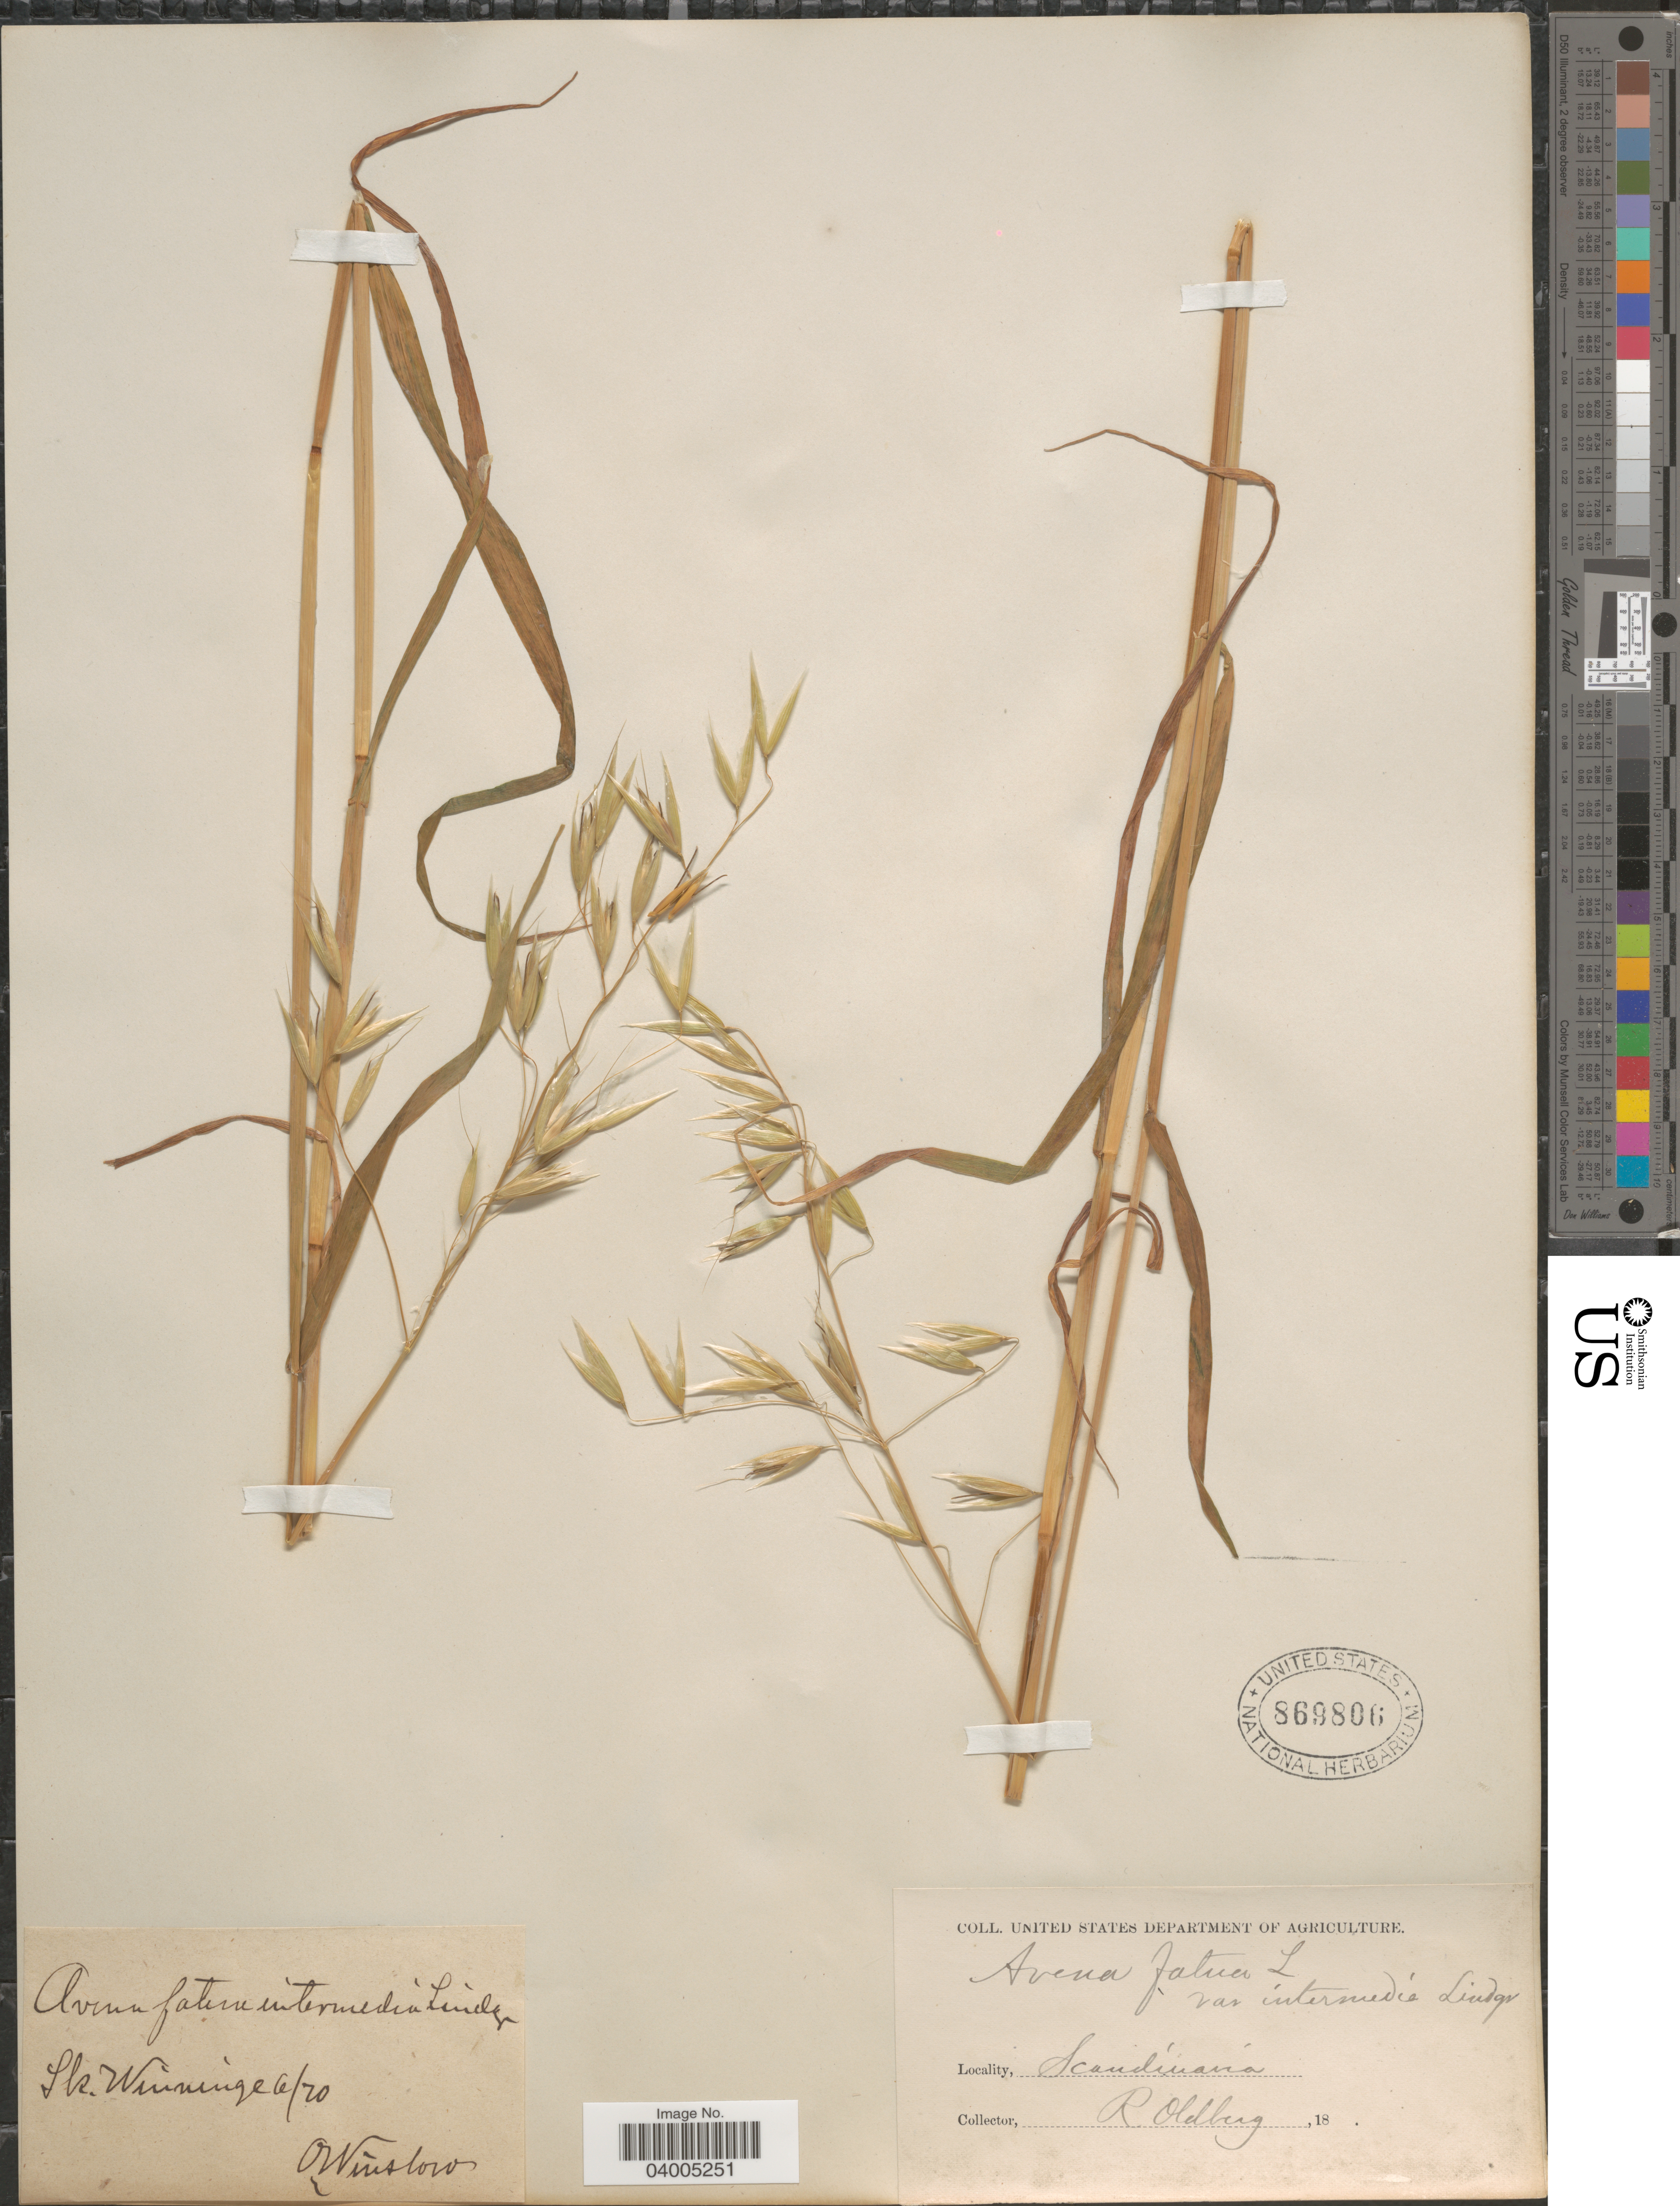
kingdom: Plantae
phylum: Tracheophyta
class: Liliopsida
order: Poales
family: Poaceae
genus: Avena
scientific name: Avena fatua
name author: L.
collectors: O. Winslow & R. Oldberg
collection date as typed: Transcribed d/m/y: /6/20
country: Sweden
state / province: Skåne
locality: Sk. Winninge [ = Vinninge].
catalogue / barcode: US 869806